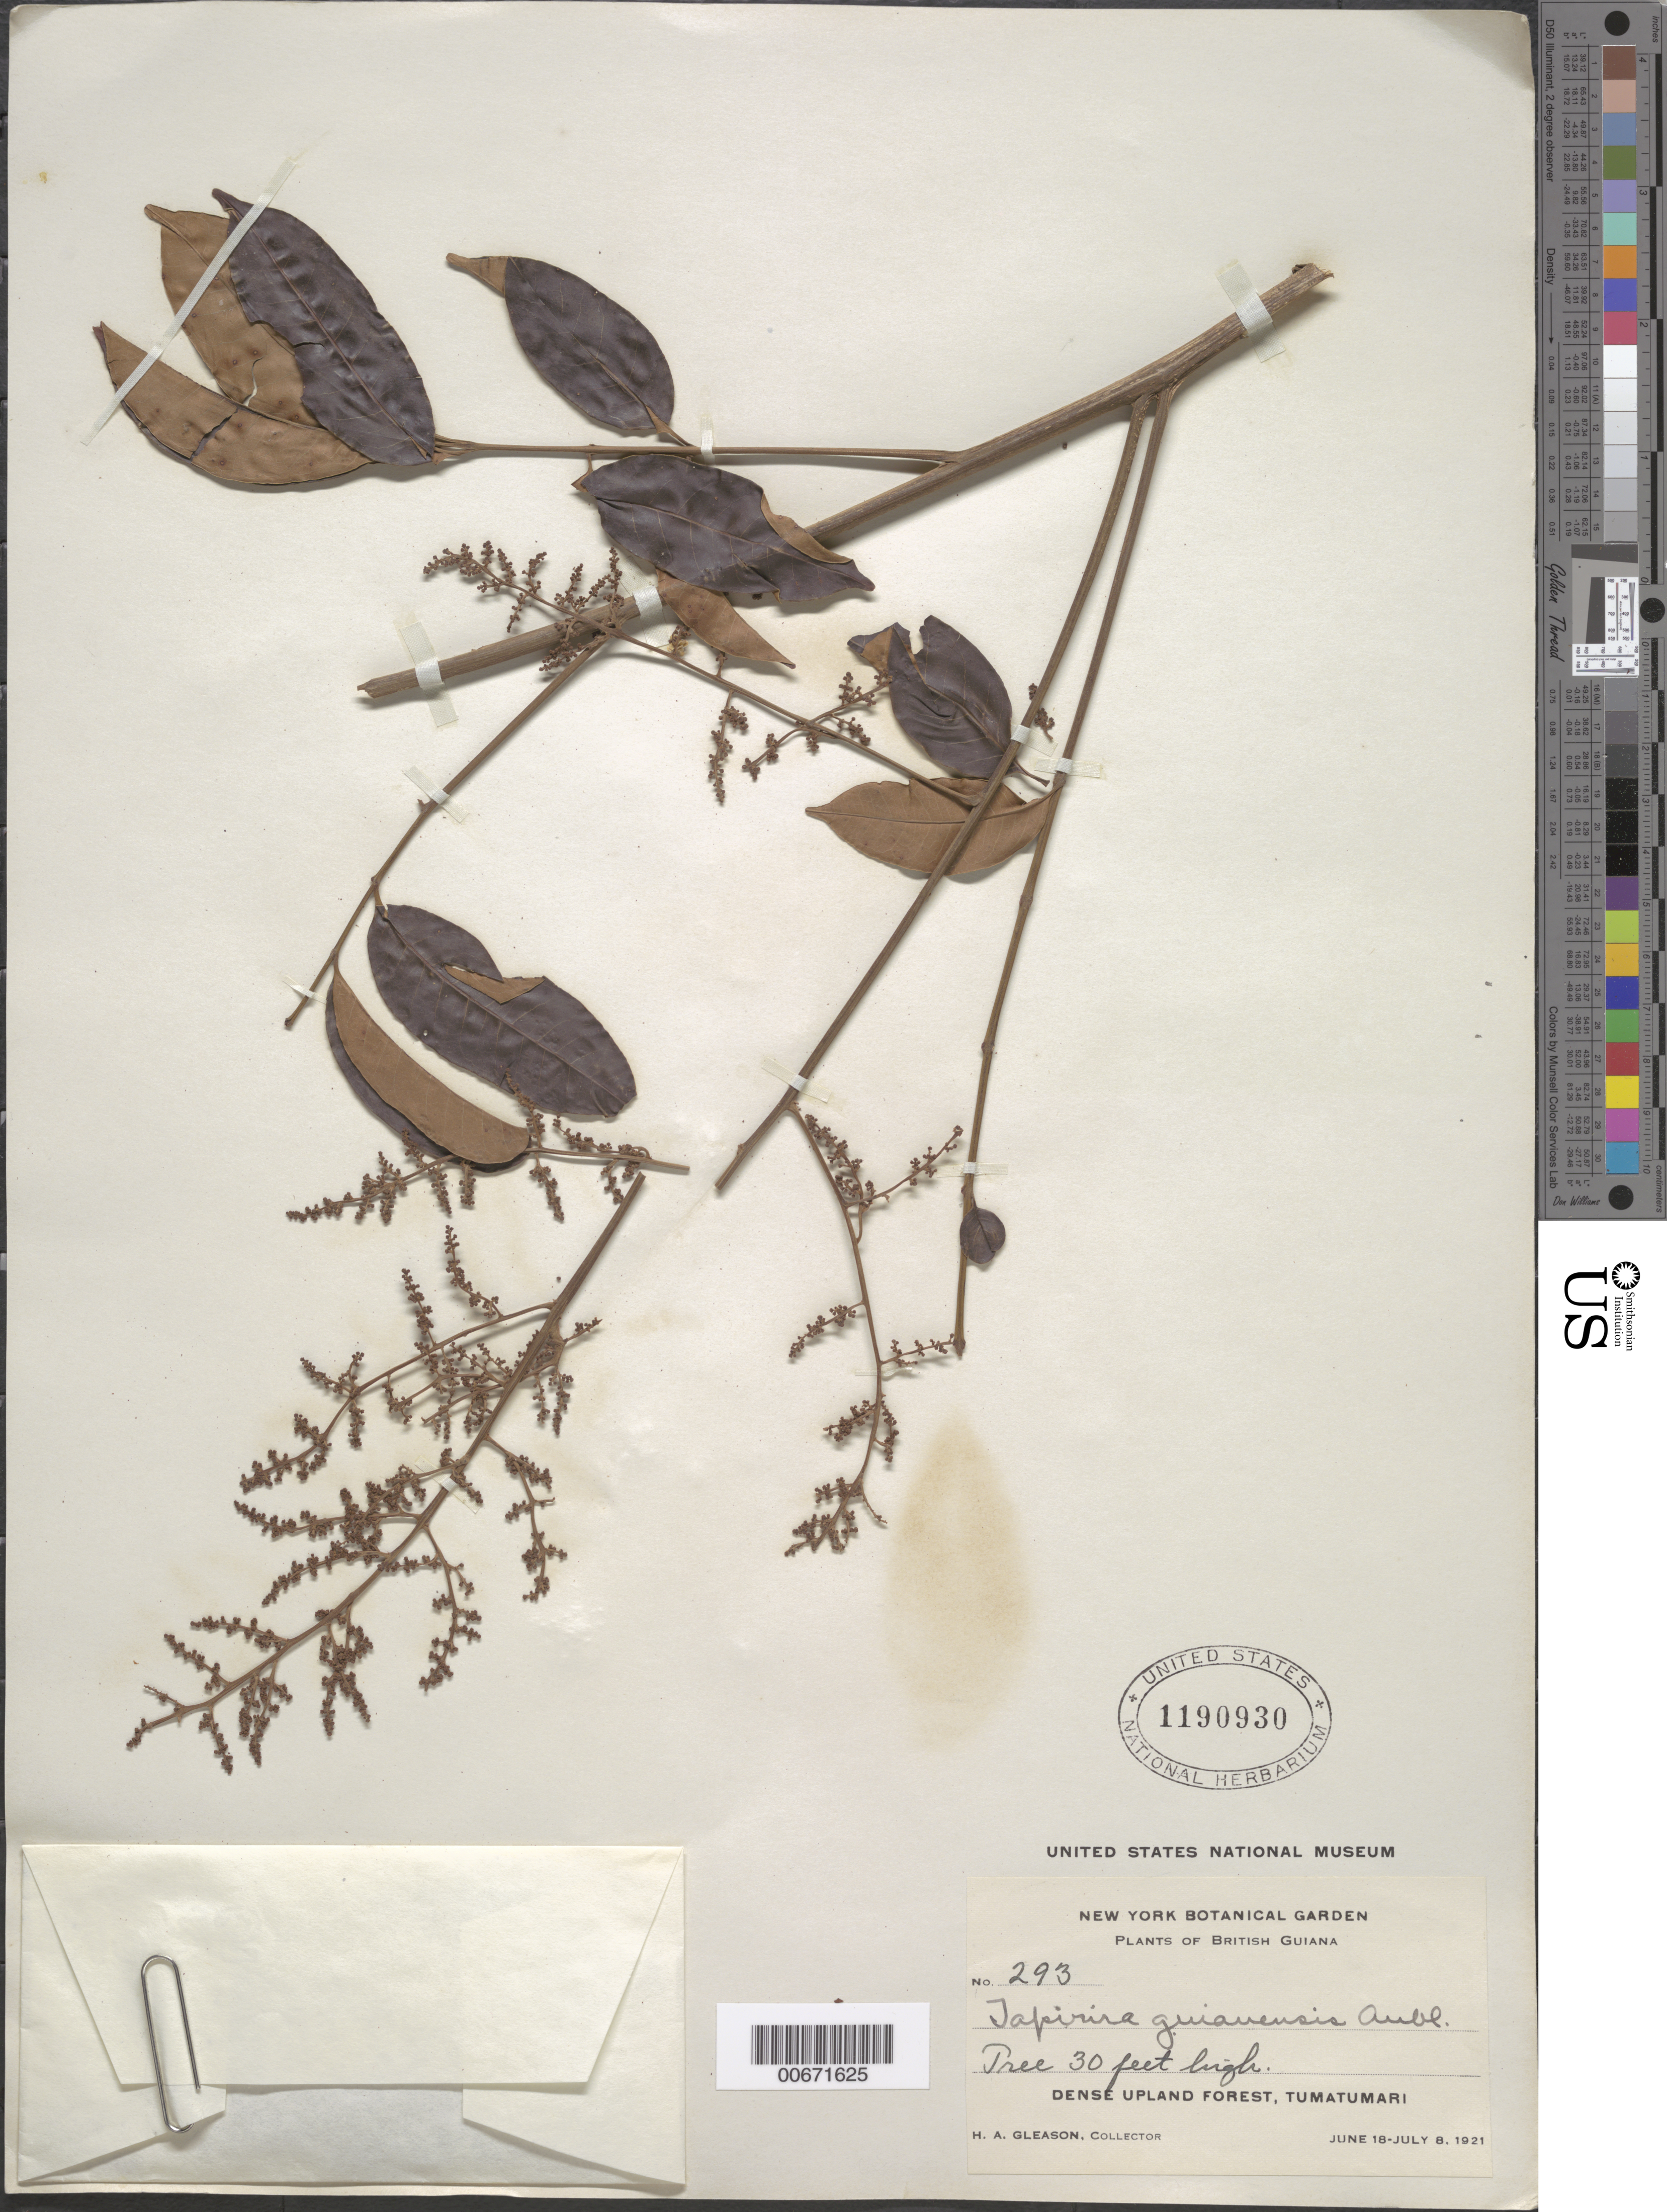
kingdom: Plantae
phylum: Tracheophyta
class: Magnoliopsida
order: Sapindales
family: Anacardiaceae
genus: Tapirira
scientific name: Tapirira guianensis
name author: Aubl.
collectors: H. A. Gleason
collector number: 293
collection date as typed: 18-Jun-21 to 8-Jul-21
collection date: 1921-06-18/1921-07-08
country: Guyana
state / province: Potaro-Siparuni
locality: Tumatumari Village, Potaro R.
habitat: Dense upland forest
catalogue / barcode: US 1190930